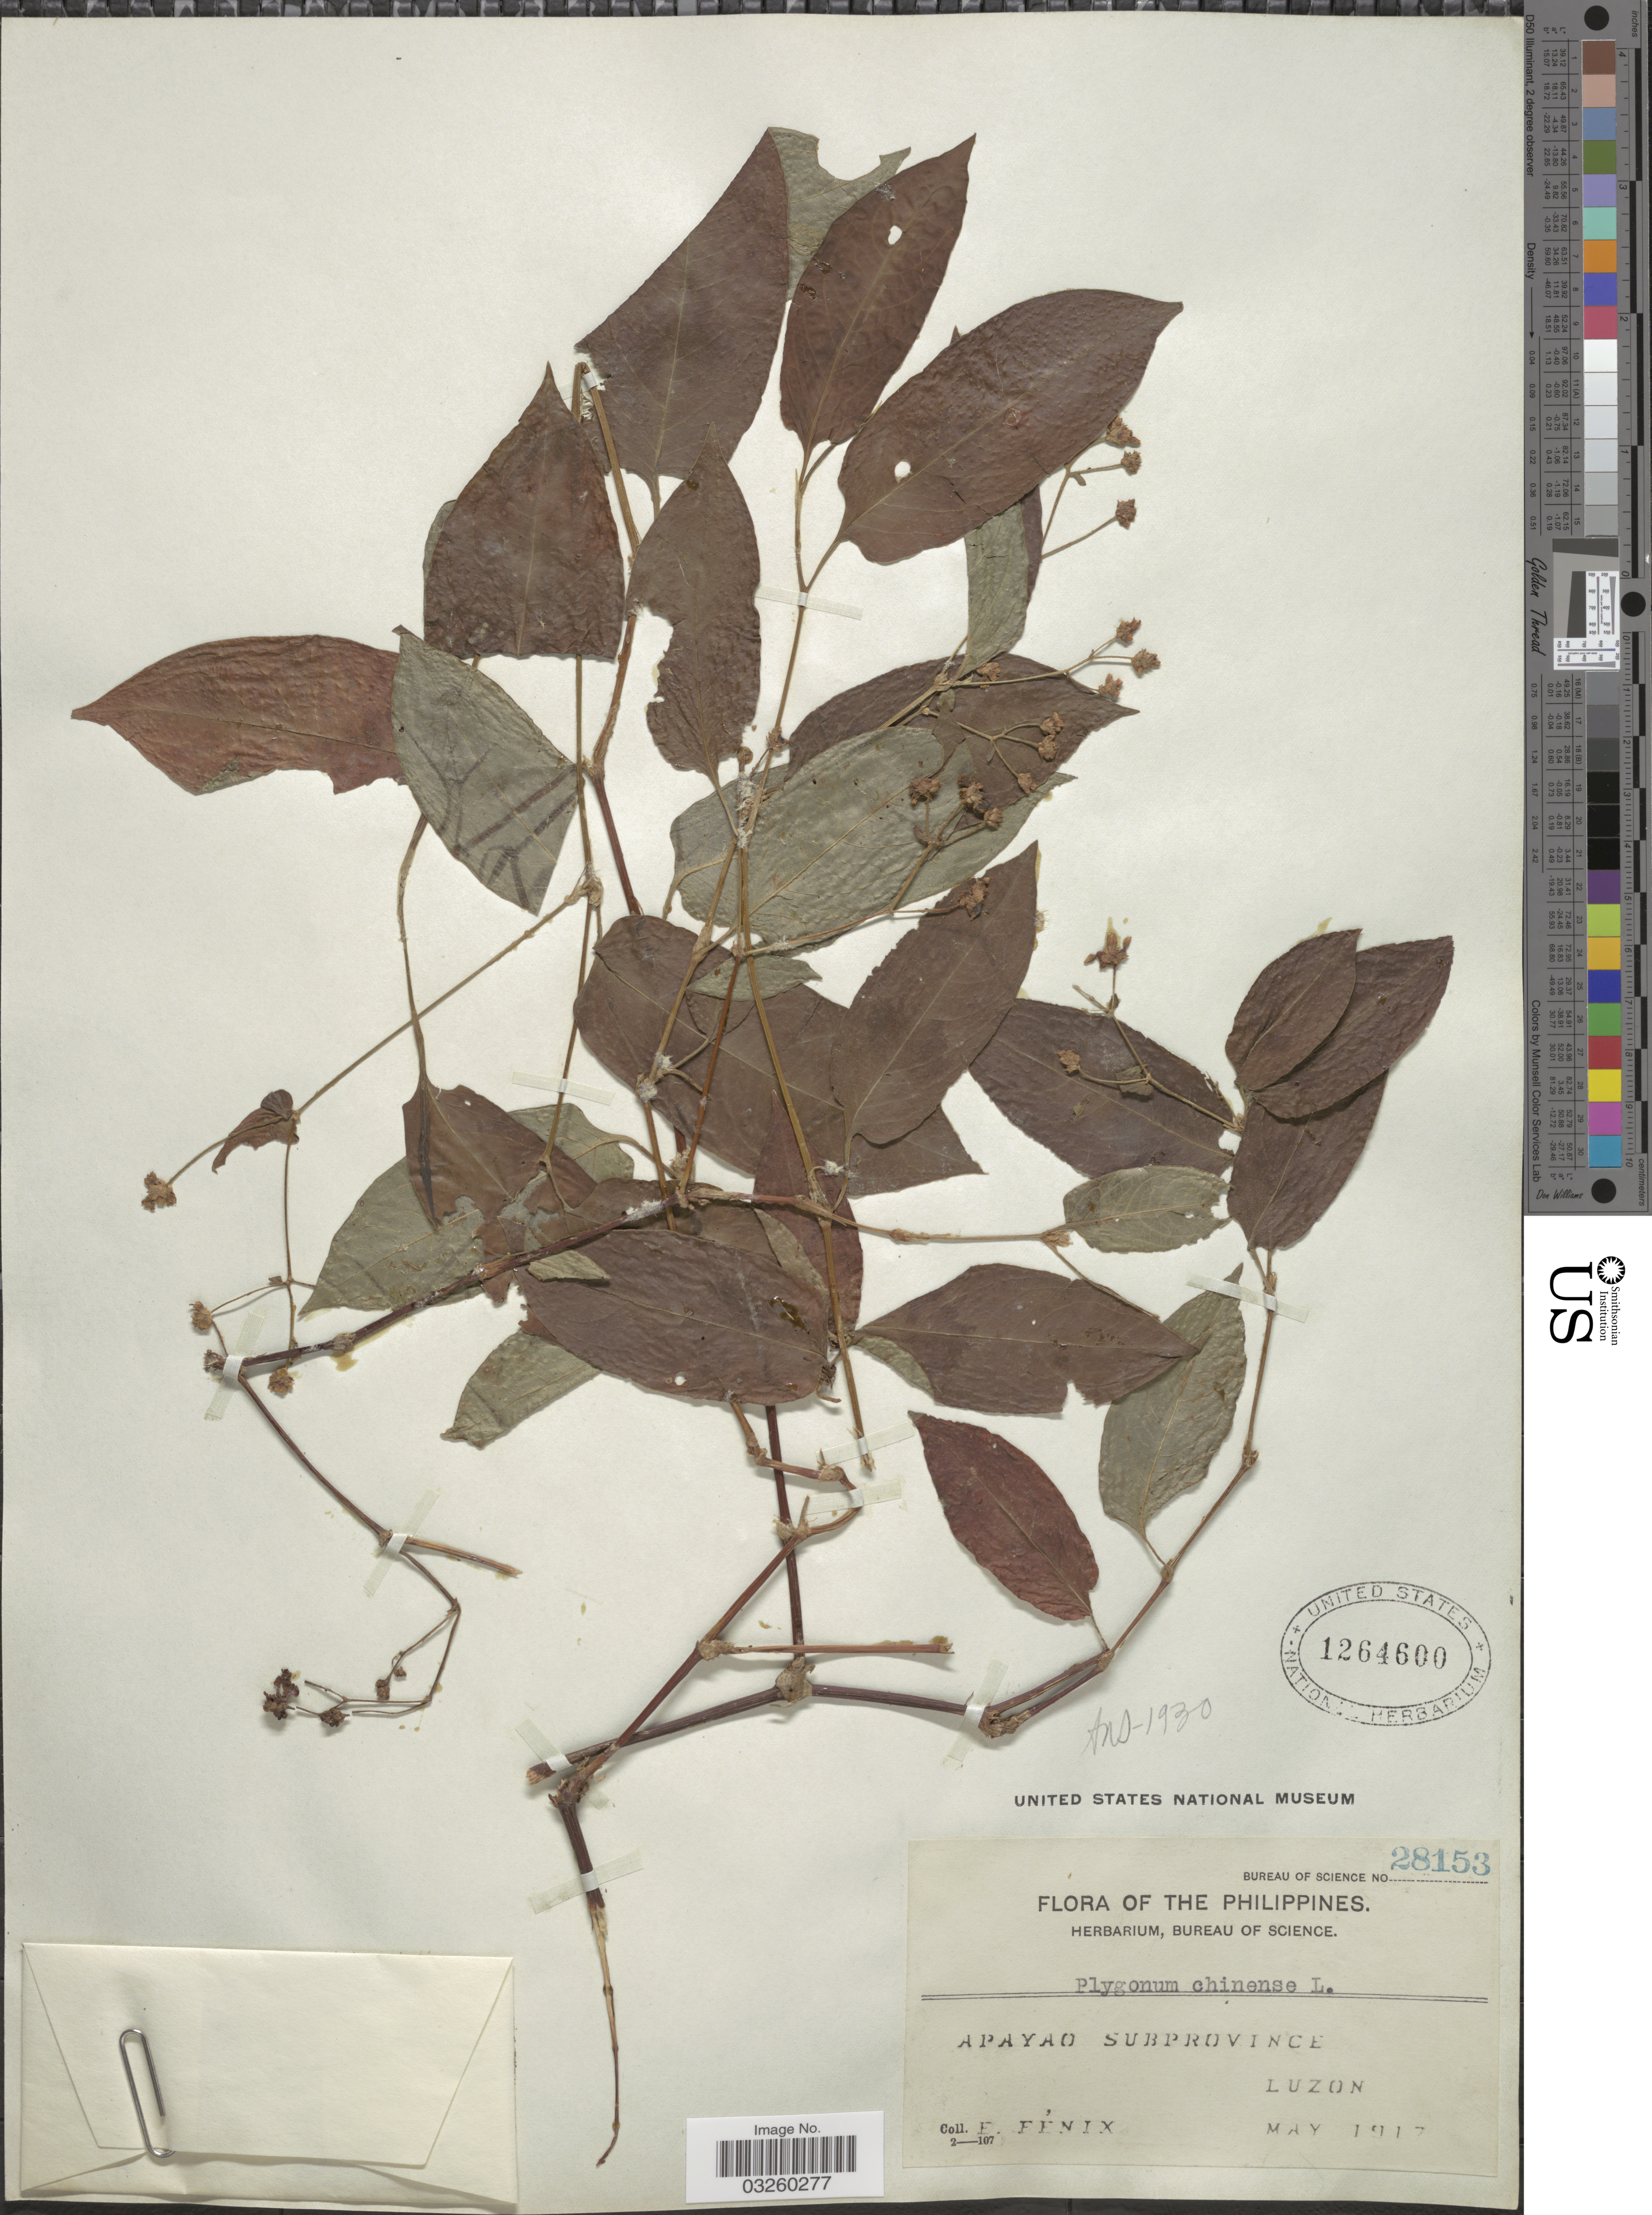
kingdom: Plantae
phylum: Tracheophyta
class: Magnoliopsida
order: Caryophyllales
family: Polygonaceae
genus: Polygonum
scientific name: Polygonum chinense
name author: L.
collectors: F. Fénix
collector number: Bureau of Science 28153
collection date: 1917-05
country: Philippines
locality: Apayao Subprovince. Luzon.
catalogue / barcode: US 1264600